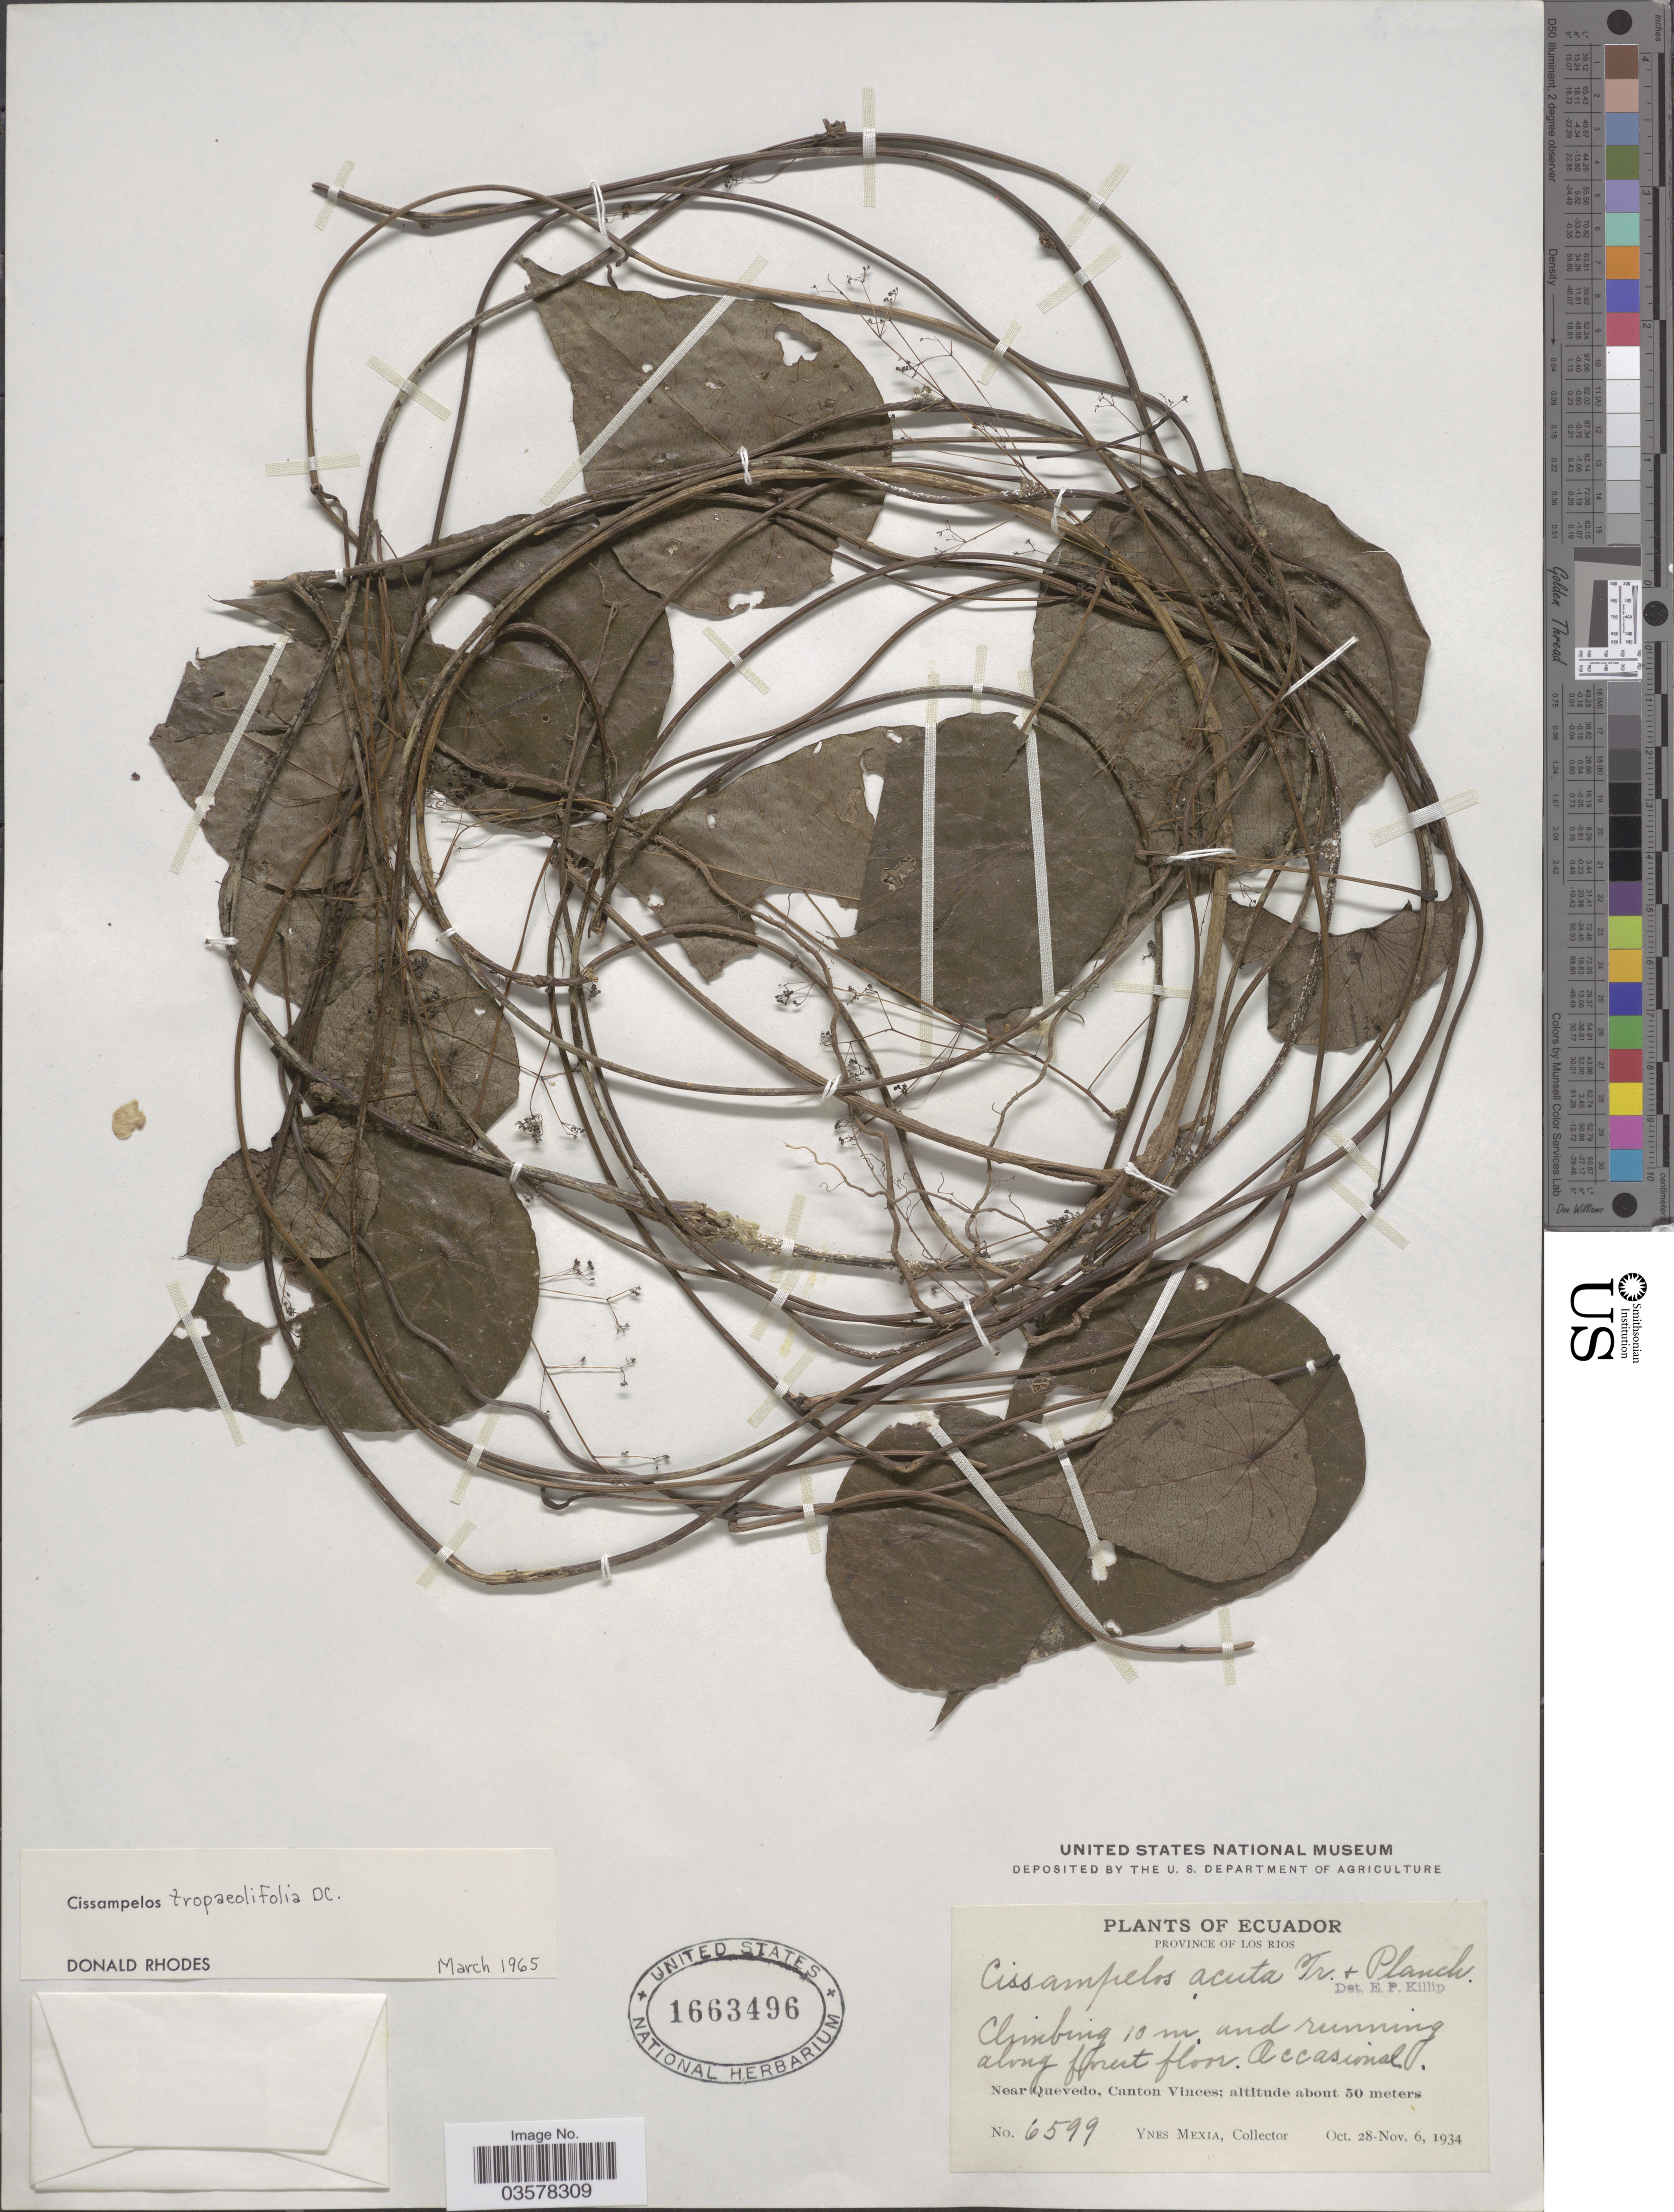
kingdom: Plantae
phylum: Tracheophyta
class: Magnoliopsida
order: Ranunculales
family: Menispermaceae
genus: Cissampelos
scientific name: Cissampelos tropaeolifolia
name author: DC.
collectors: Y. Mexia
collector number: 6599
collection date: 1934-10-28/1934-11-06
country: Ecuador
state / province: Los Ríos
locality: Near Quevedo, Canton Vinces.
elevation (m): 50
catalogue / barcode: US 1663496